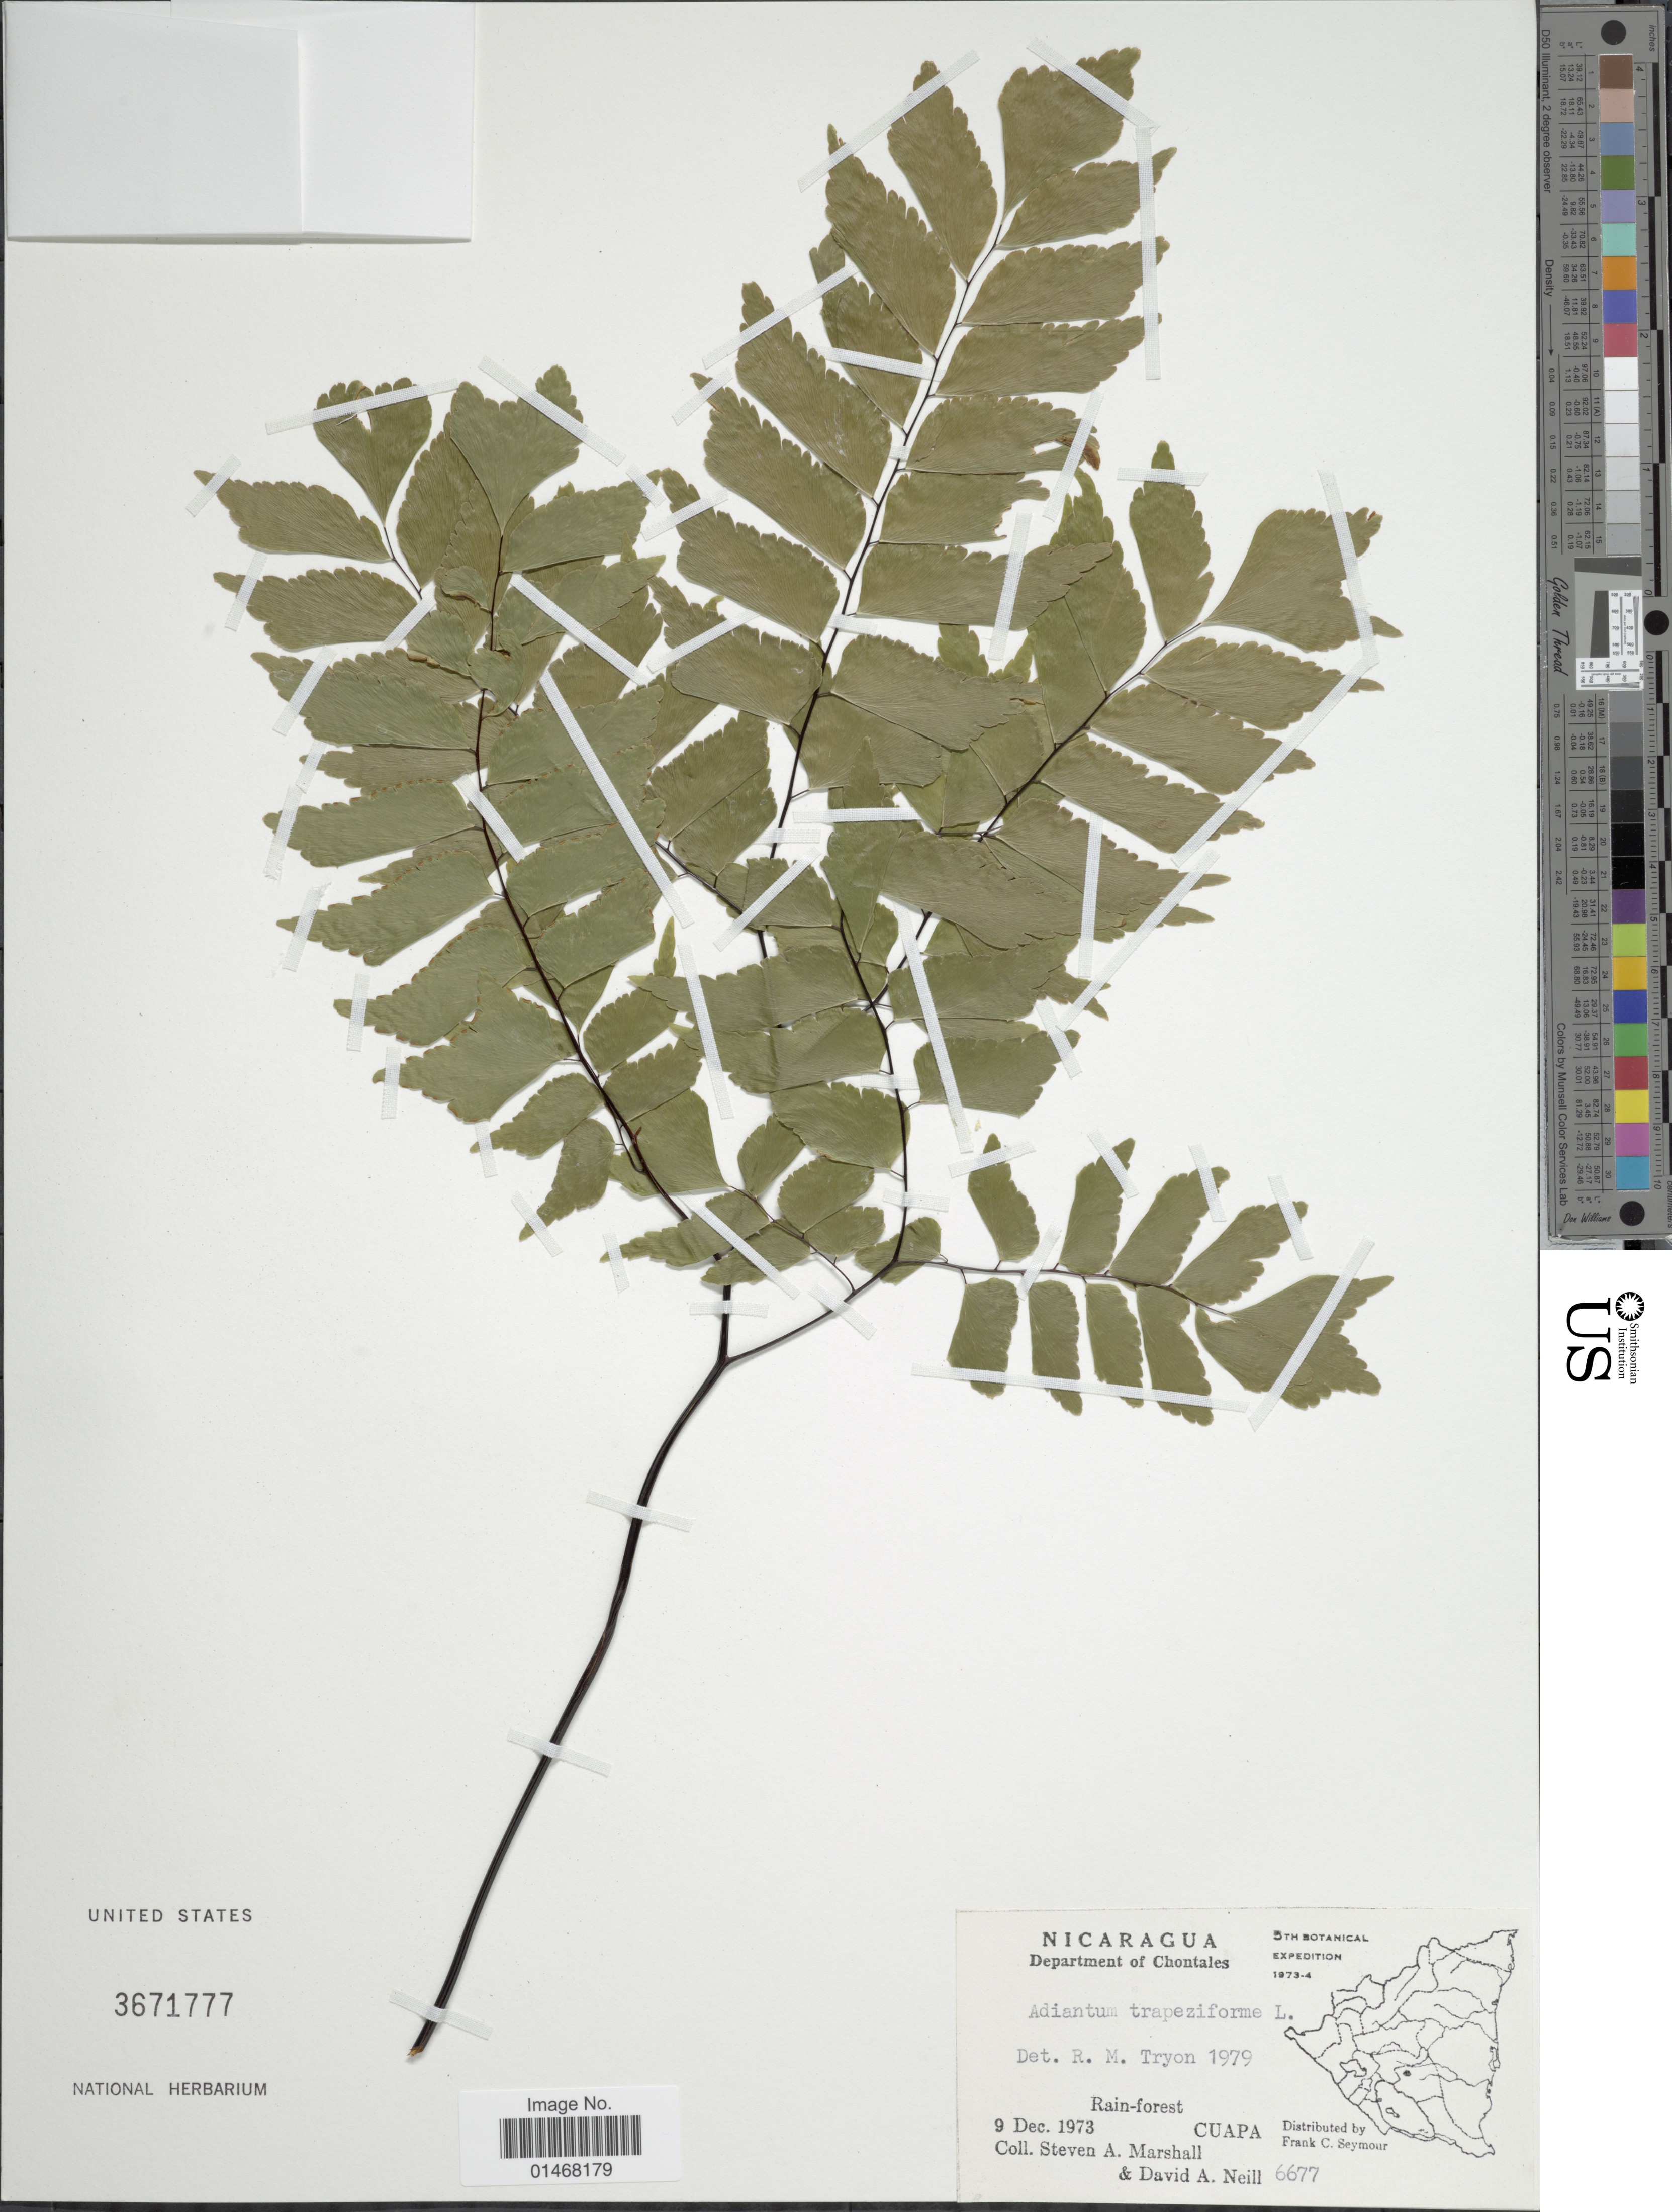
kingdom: Plantae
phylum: Tracheophyta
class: Polypodiopsida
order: Polypodiales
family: Pteridaceae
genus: Adiantum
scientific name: Adiantum trapeziforme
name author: L.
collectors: S. A. Marshall & D. A. Neill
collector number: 6677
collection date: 1973-12-09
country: Nicaragua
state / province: Chontales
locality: Department of Chontales, Rain-forest Cuapa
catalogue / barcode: US 3671777